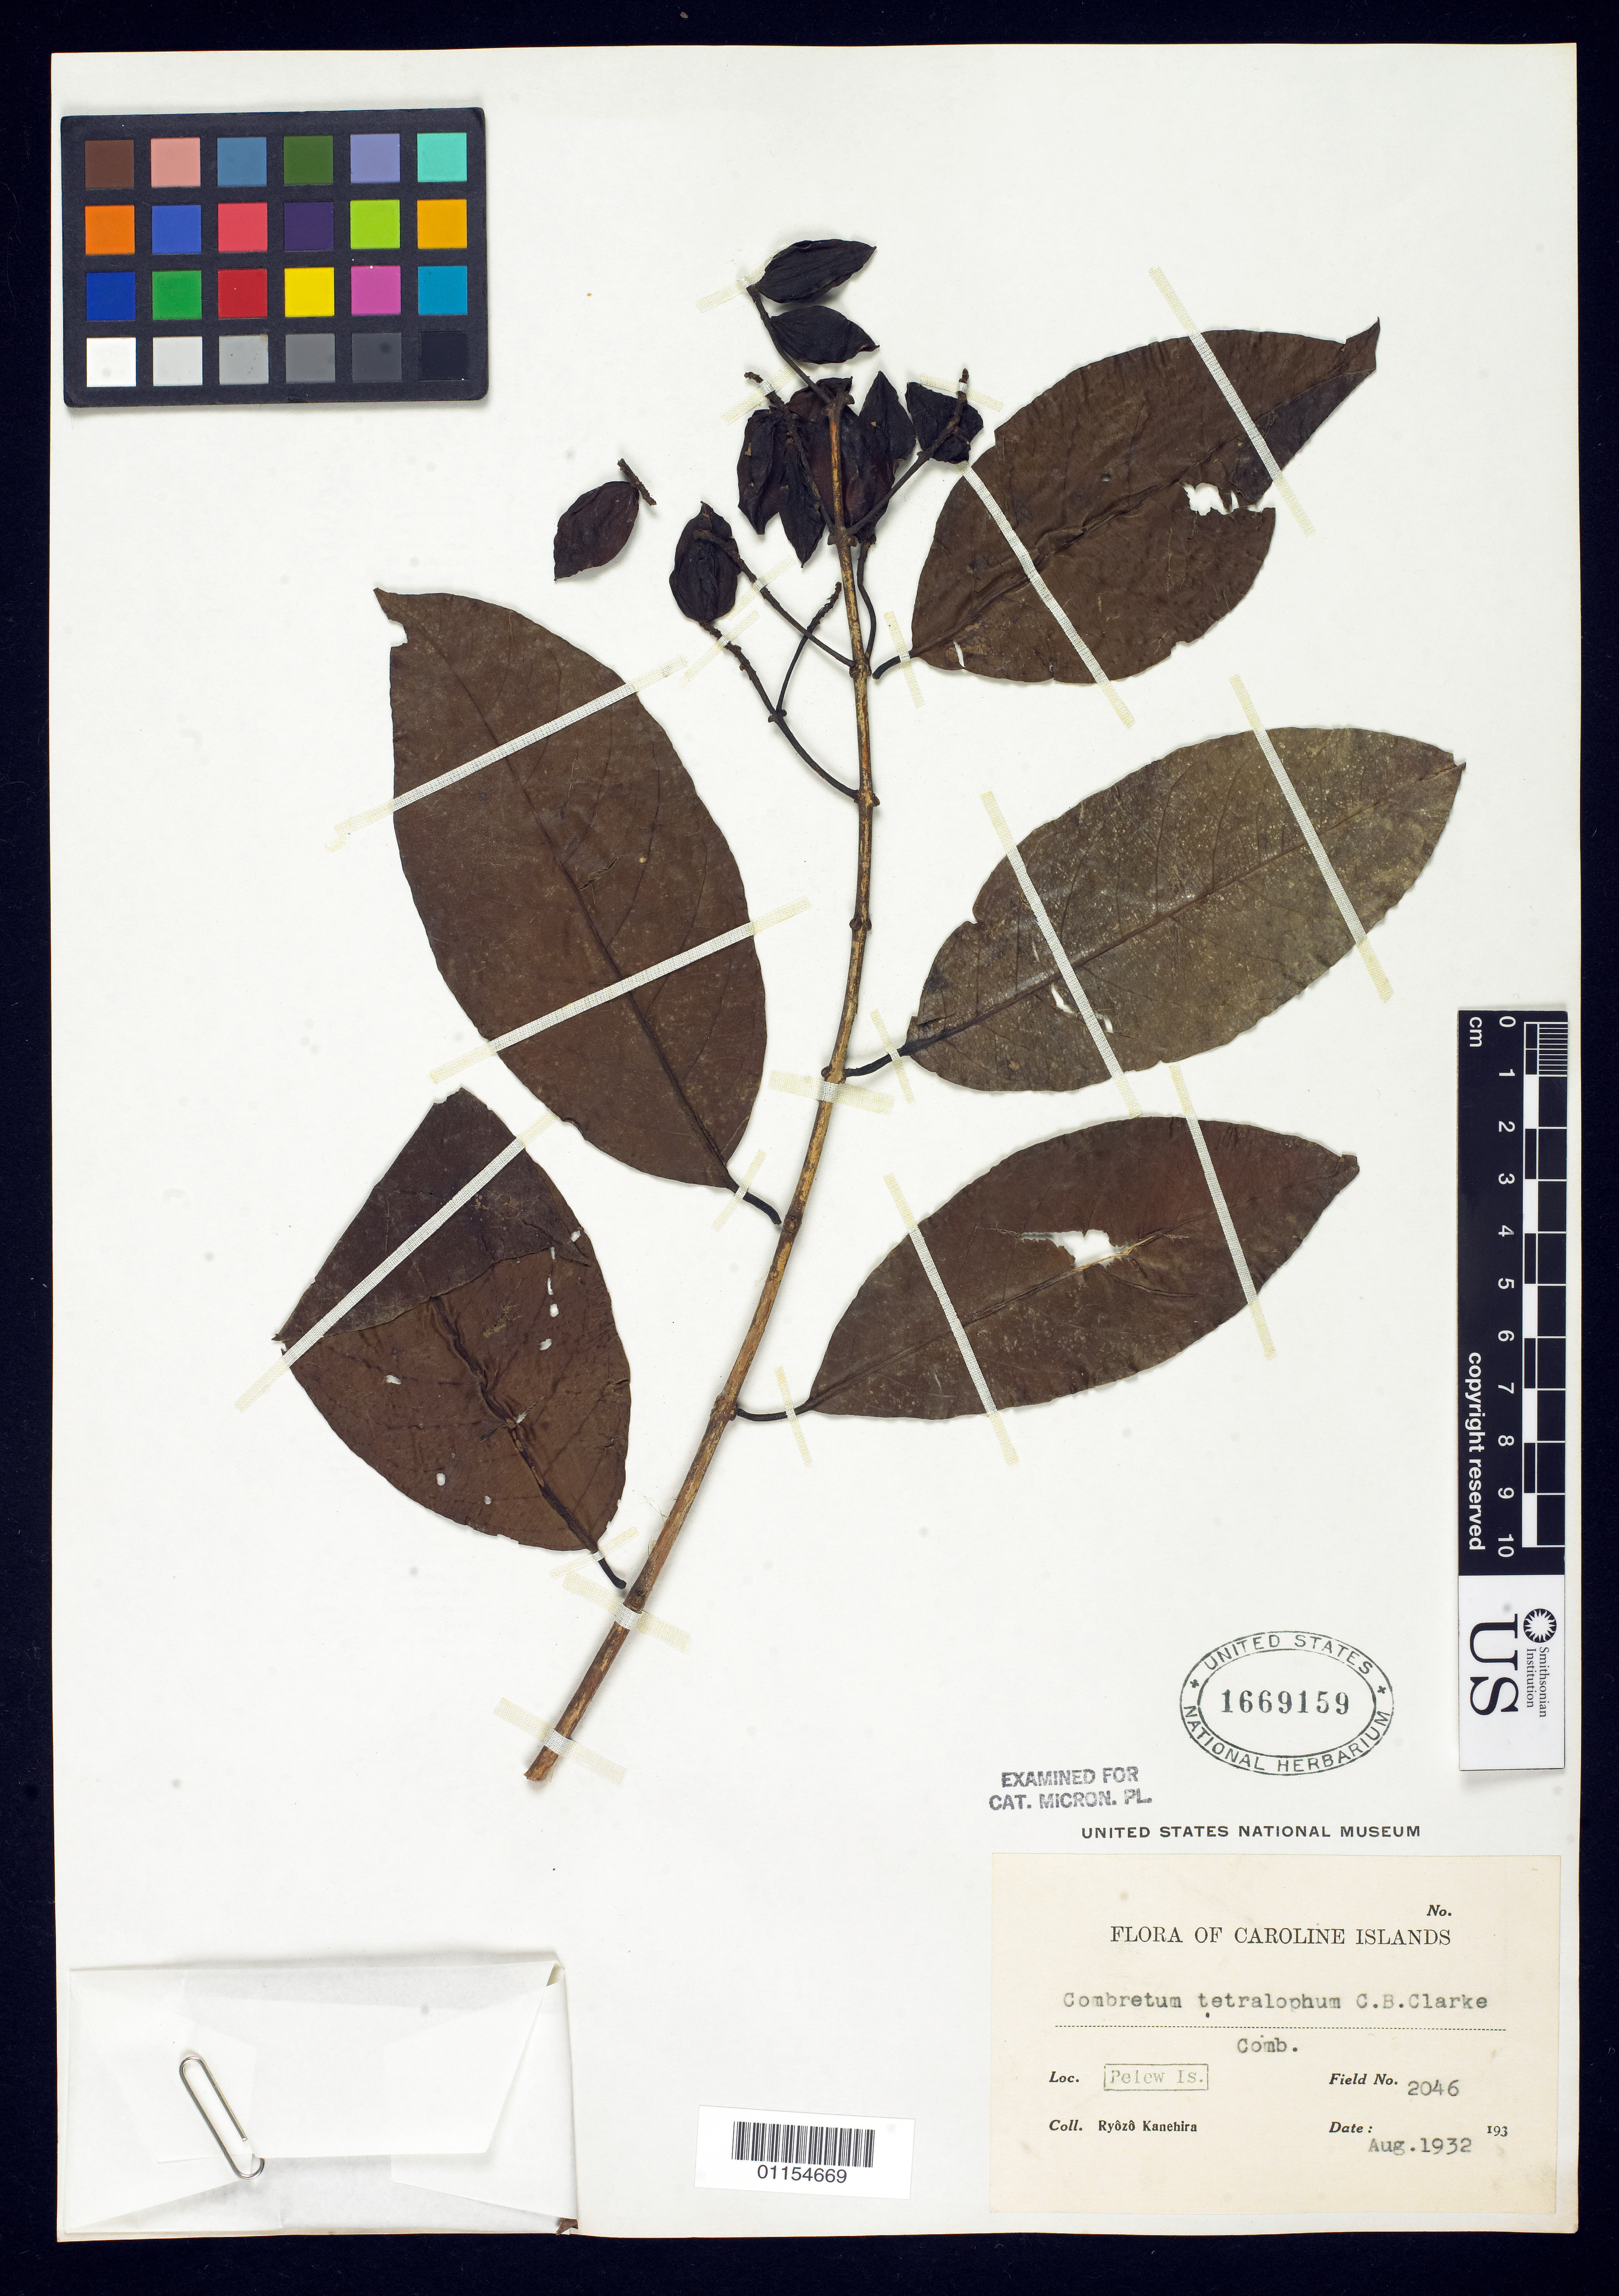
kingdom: Plantae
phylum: Tracheophyta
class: Magnoliopsida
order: Myrtales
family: Combretaceae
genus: Combretum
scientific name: Combretum tetralophum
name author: C.B. Clarke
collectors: R. Kanehira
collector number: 2046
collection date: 1932-08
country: Palau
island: Belau [Palau] Is.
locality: Pelew Is.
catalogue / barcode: US 1669159